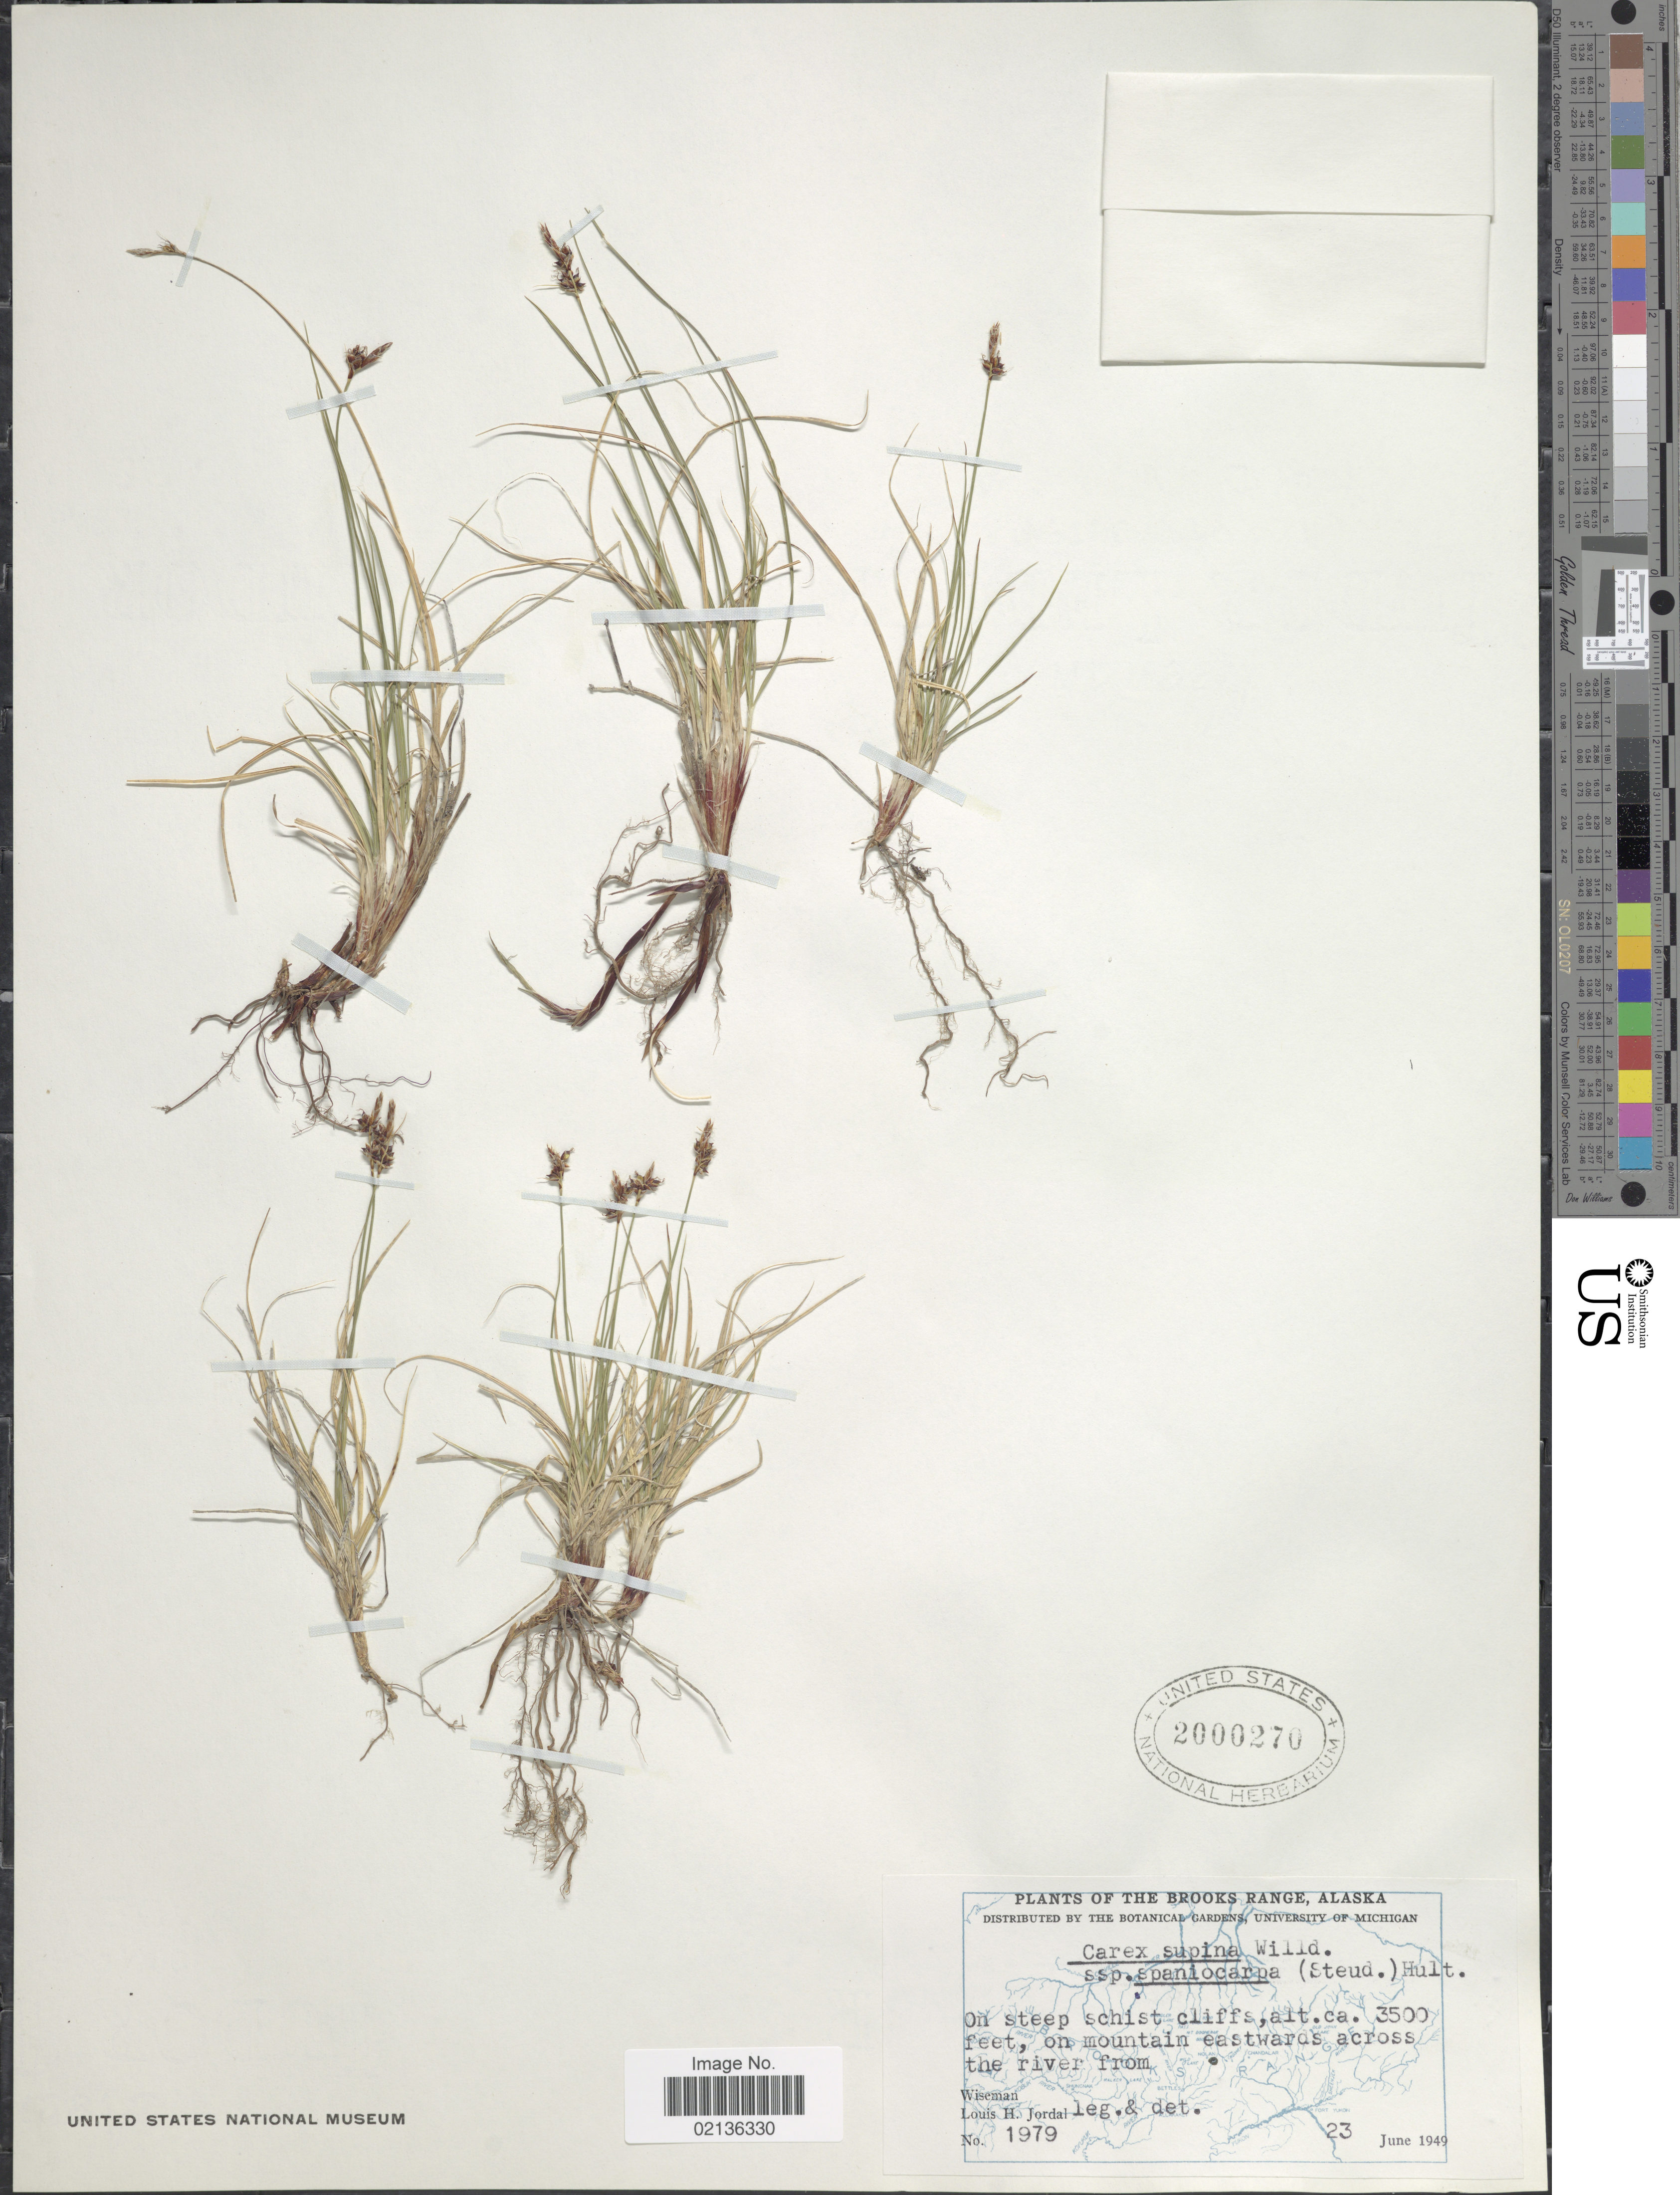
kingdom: Plantae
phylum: Tracheophyta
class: Liliopsida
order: Poales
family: Cyperaceae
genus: Carex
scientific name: Carex supina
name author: Willd. ex Wahlenb.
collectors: L. Jordal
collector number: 1979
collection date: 1949-06-23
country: United States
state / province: Alaska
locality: The Brooks Range, Alaska, On steep schist cliffs, on mountain eastwards across the river from Wiseman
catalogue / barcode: US 2000270